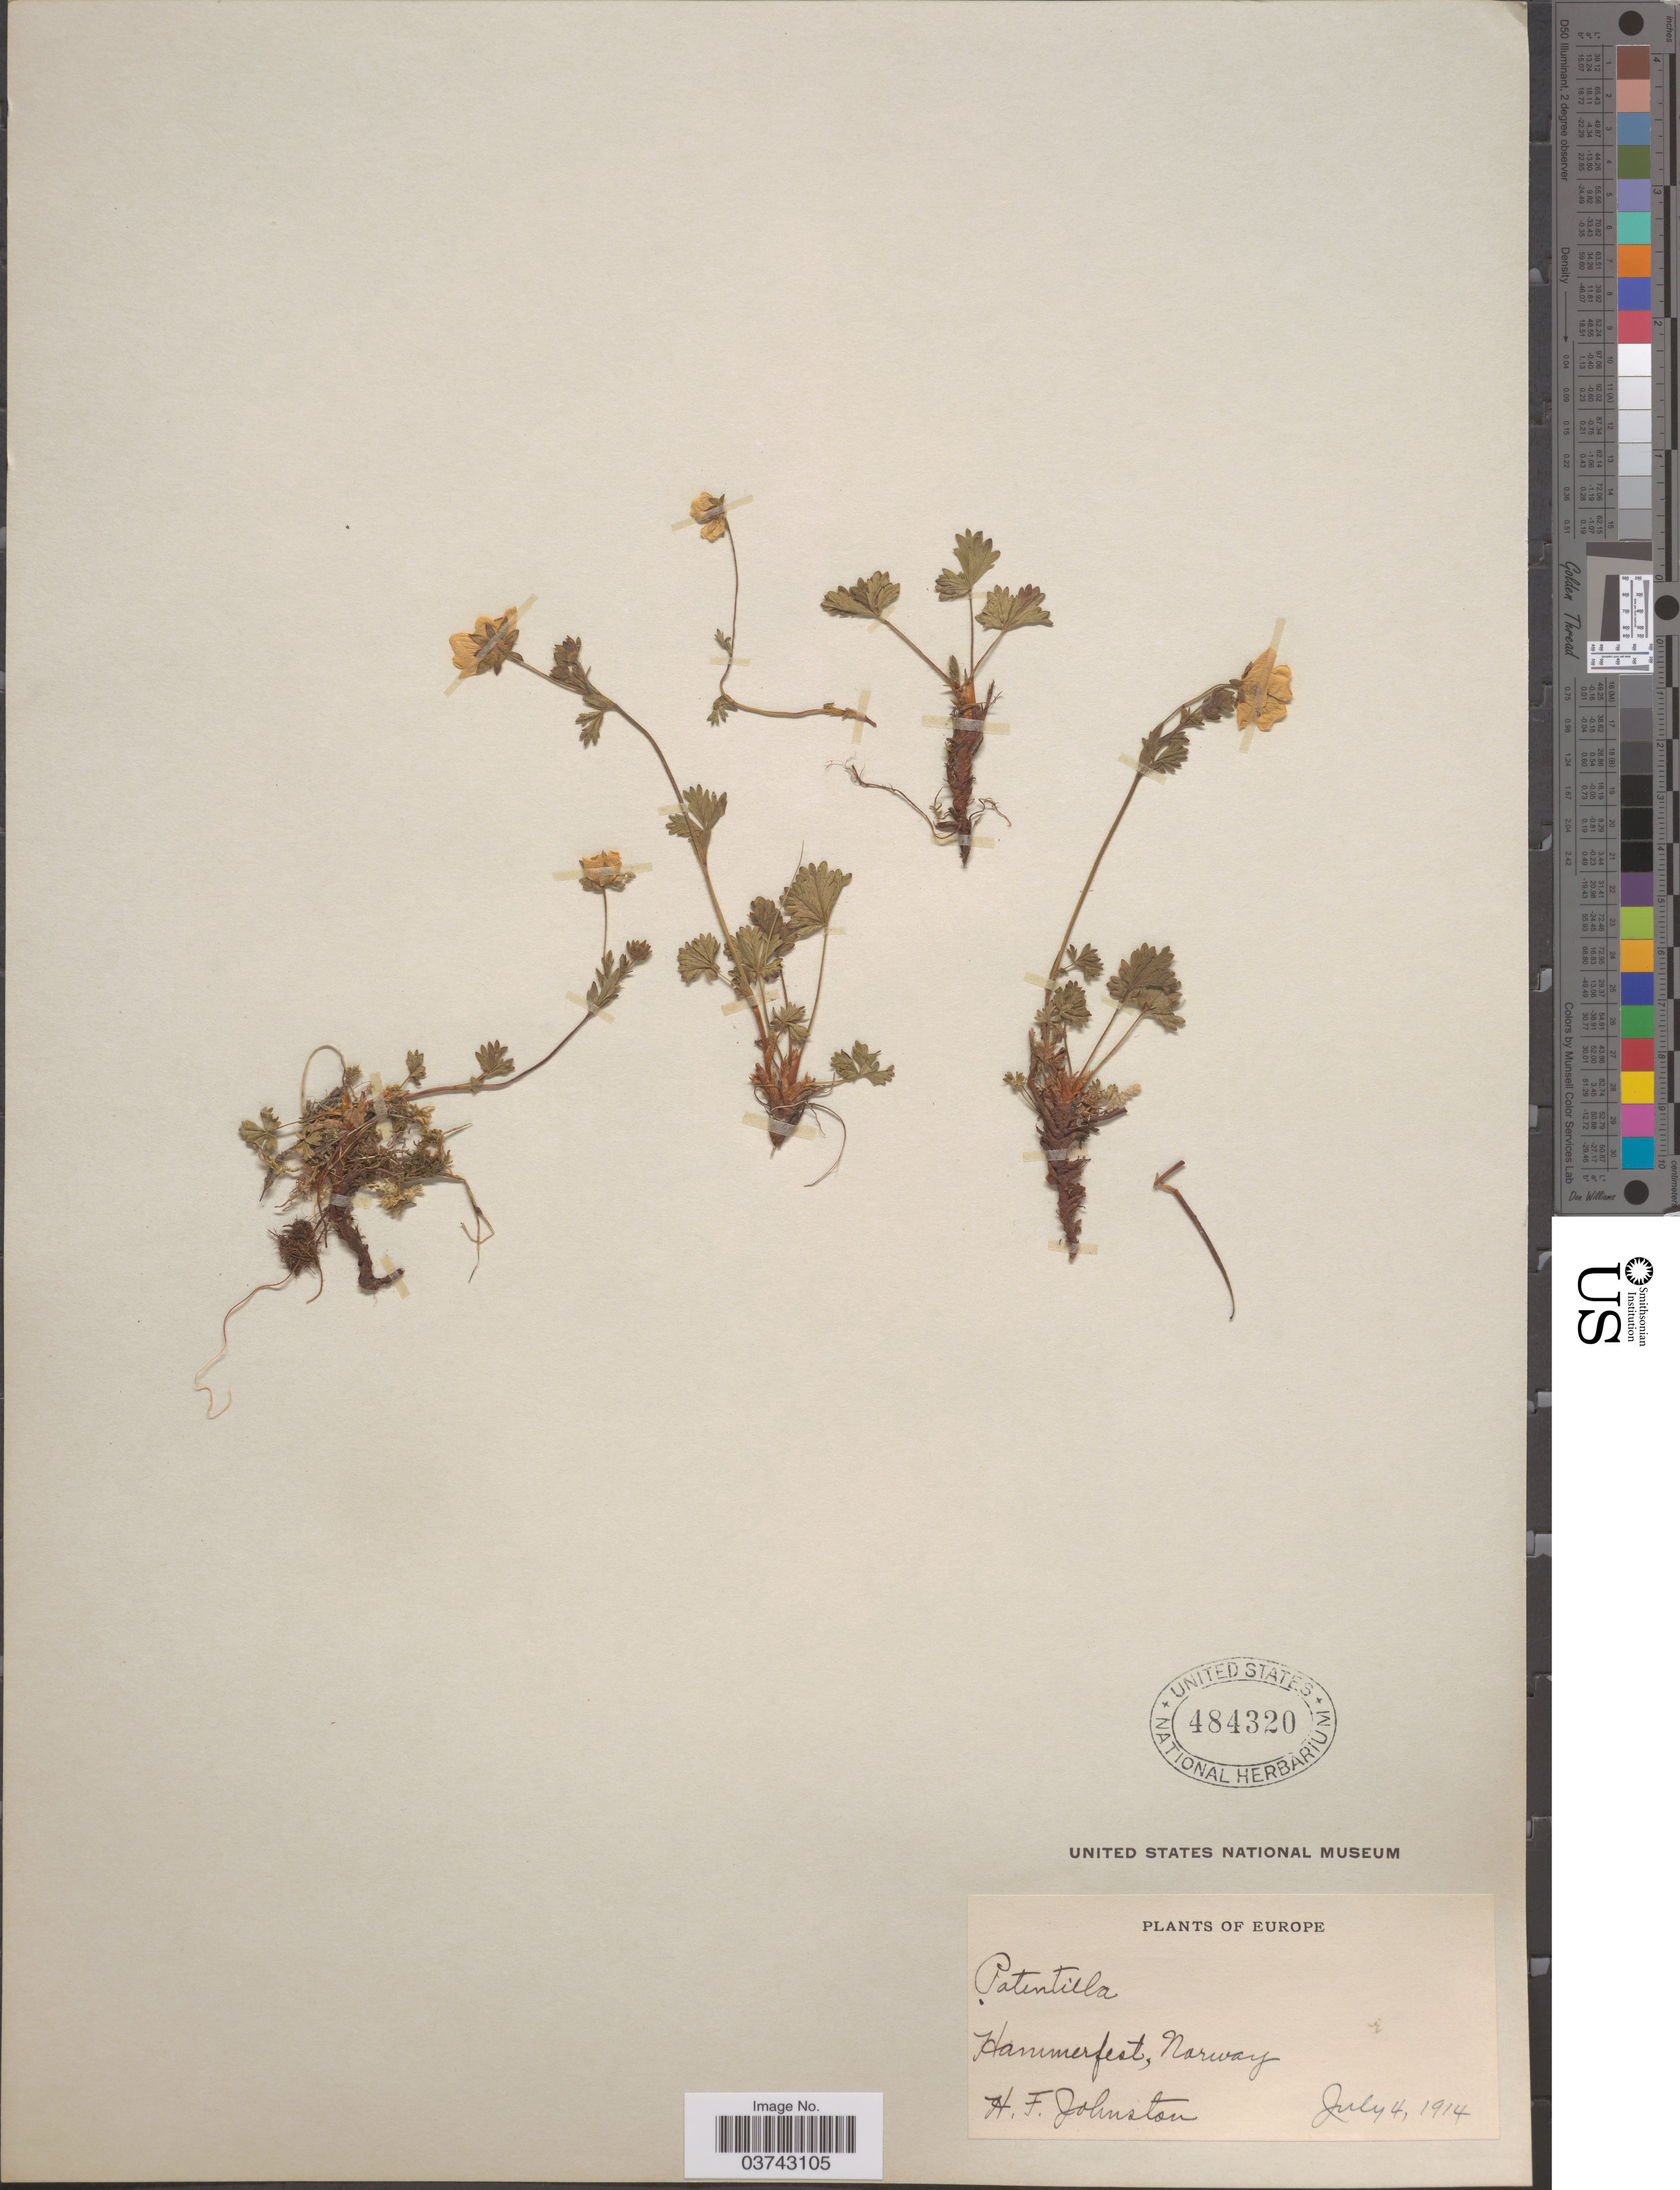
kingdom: Plantae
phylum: Tracheophyta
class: Magnoliopsida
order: Rosales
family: Rosaceae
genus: Potentilla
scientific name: Potentilla sp.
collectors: H. Johnston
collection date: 1914-07-04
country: Norway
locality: Hammerfest.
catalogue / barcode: US 484320